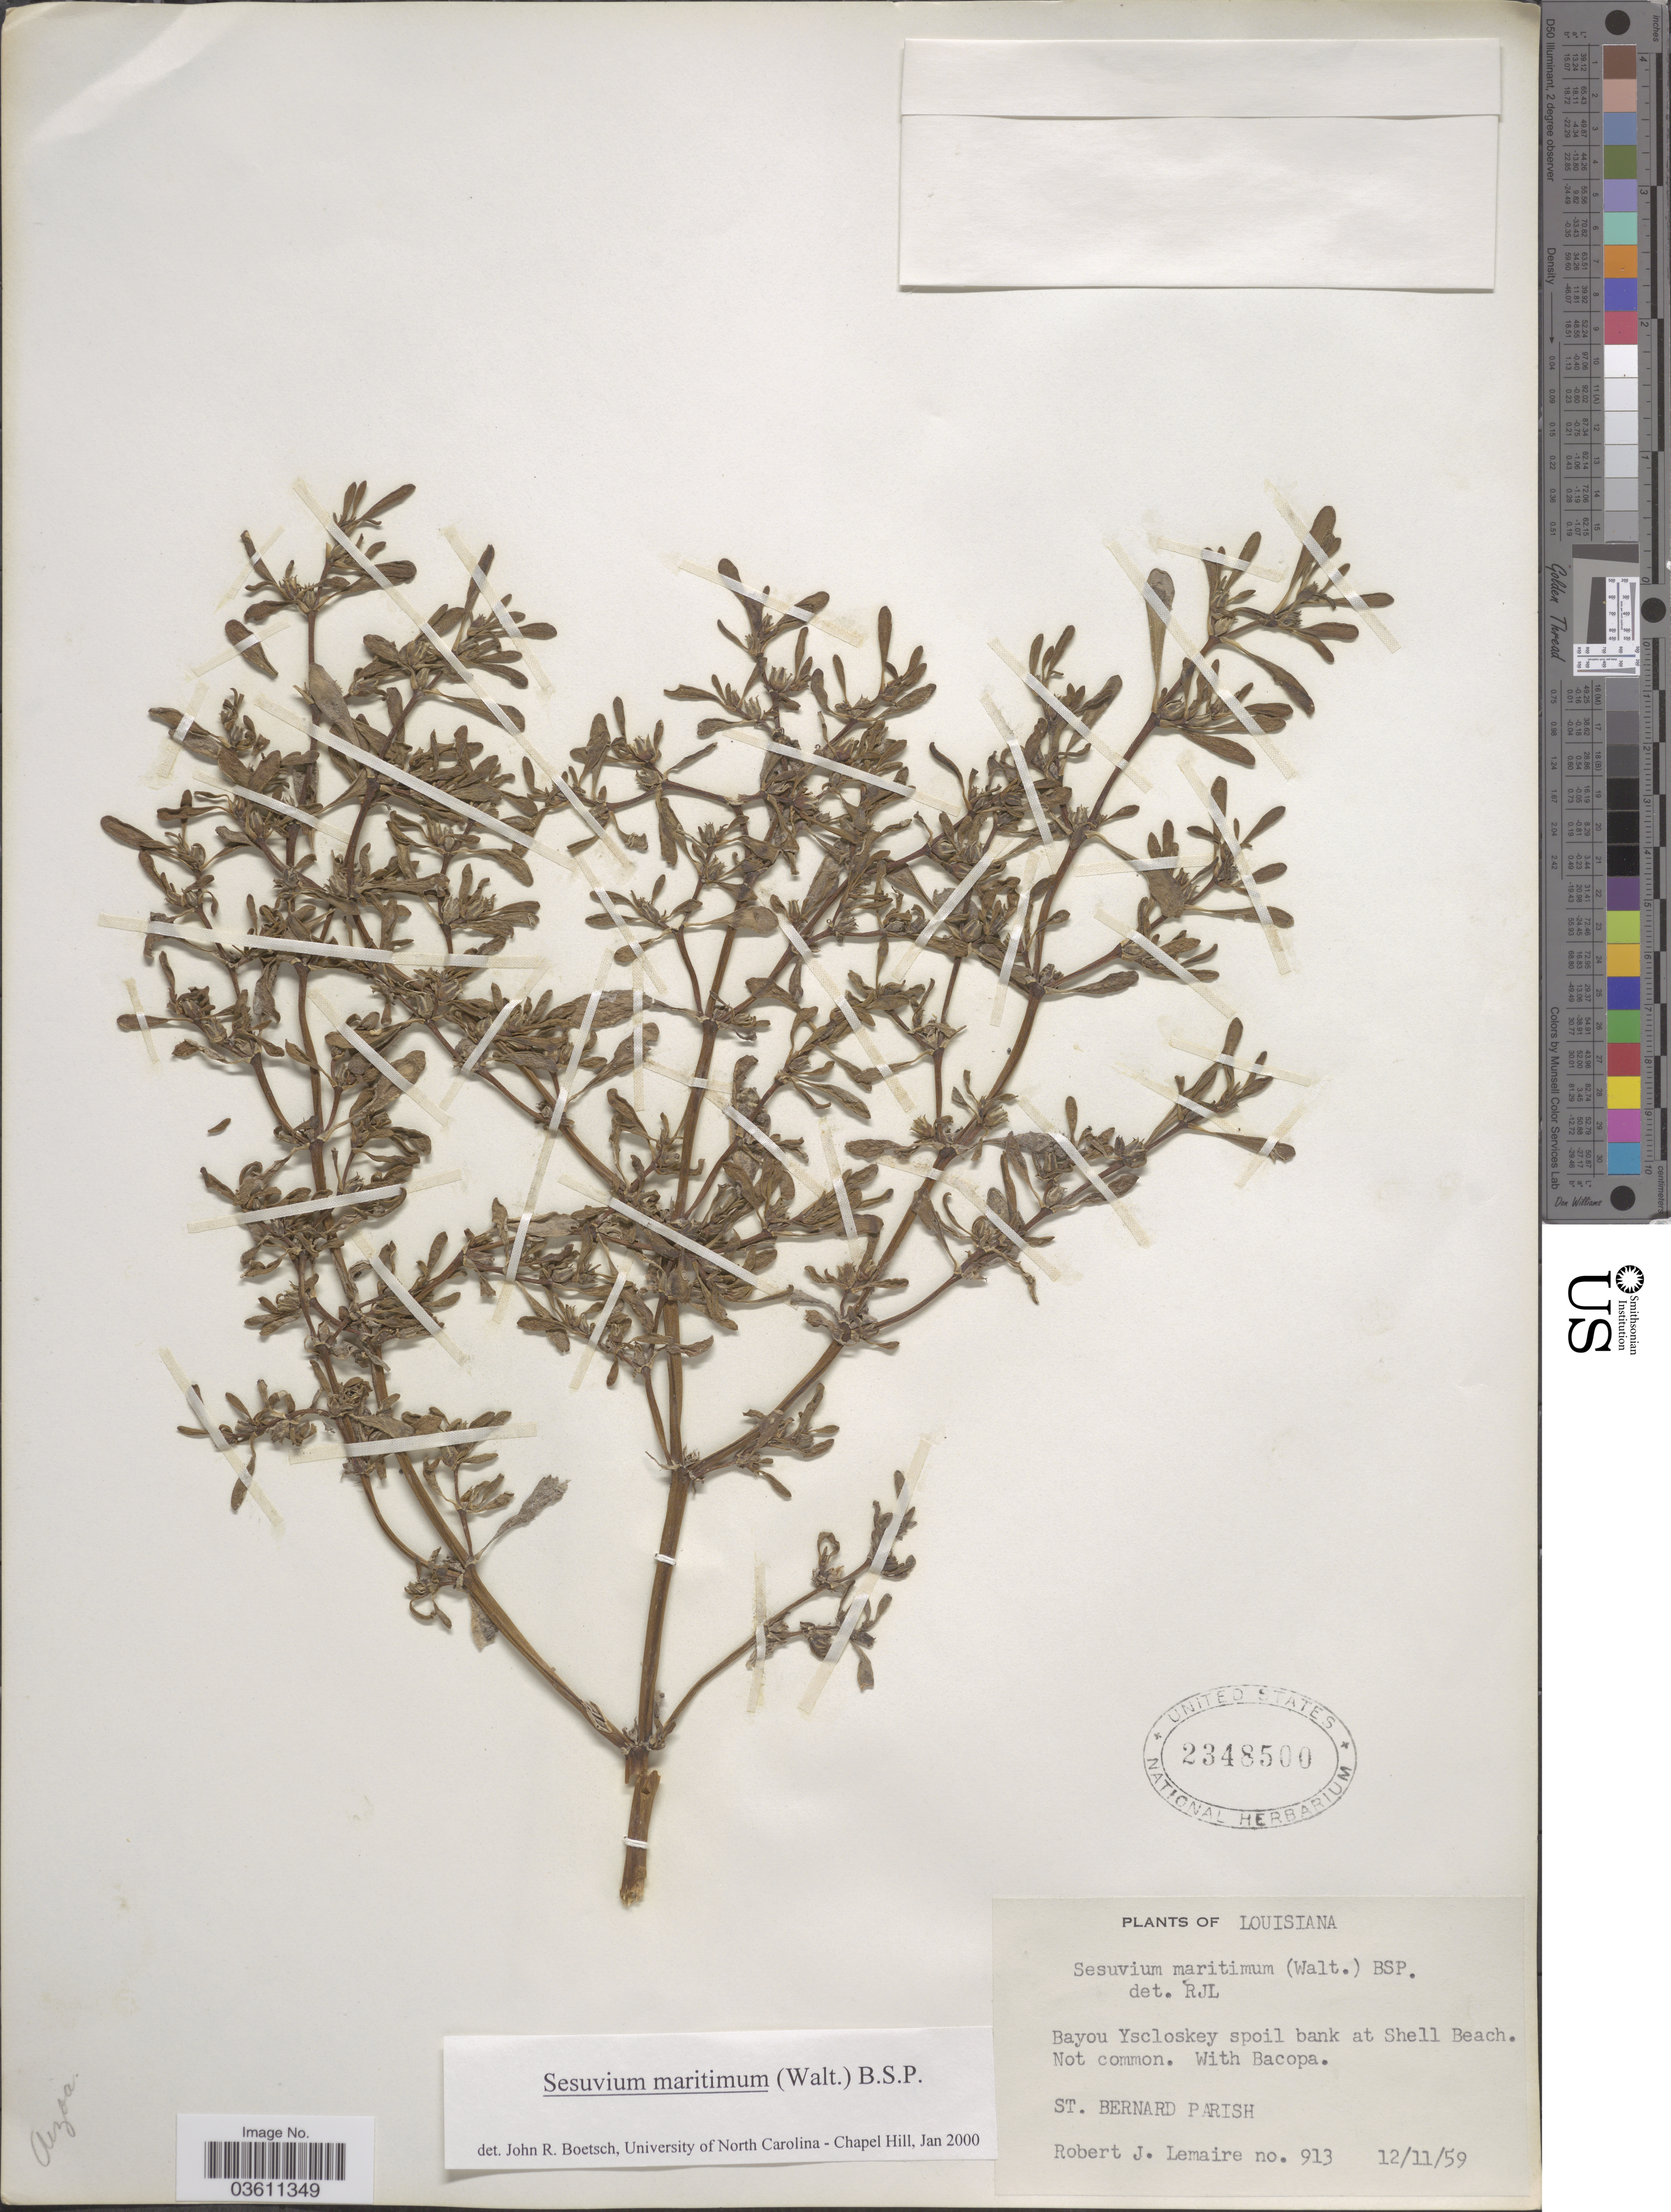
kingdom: Plantae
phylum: Tracheophyta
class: Magnoliopsida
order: Caryophyllales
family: Aizoaceae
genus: Sesuvium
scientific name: Sesuvium maritimum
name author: (Walter) Britton, Stearns & Poggenb.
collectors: R. J. Lemaire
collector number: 913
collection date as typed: Transcribed d/m/y: 12/11/59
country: United States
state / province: Louisiana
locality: Bayou Yscloskey spoil bank at Shell Beach. St. Bernard Parish.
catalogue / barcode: US 2348500